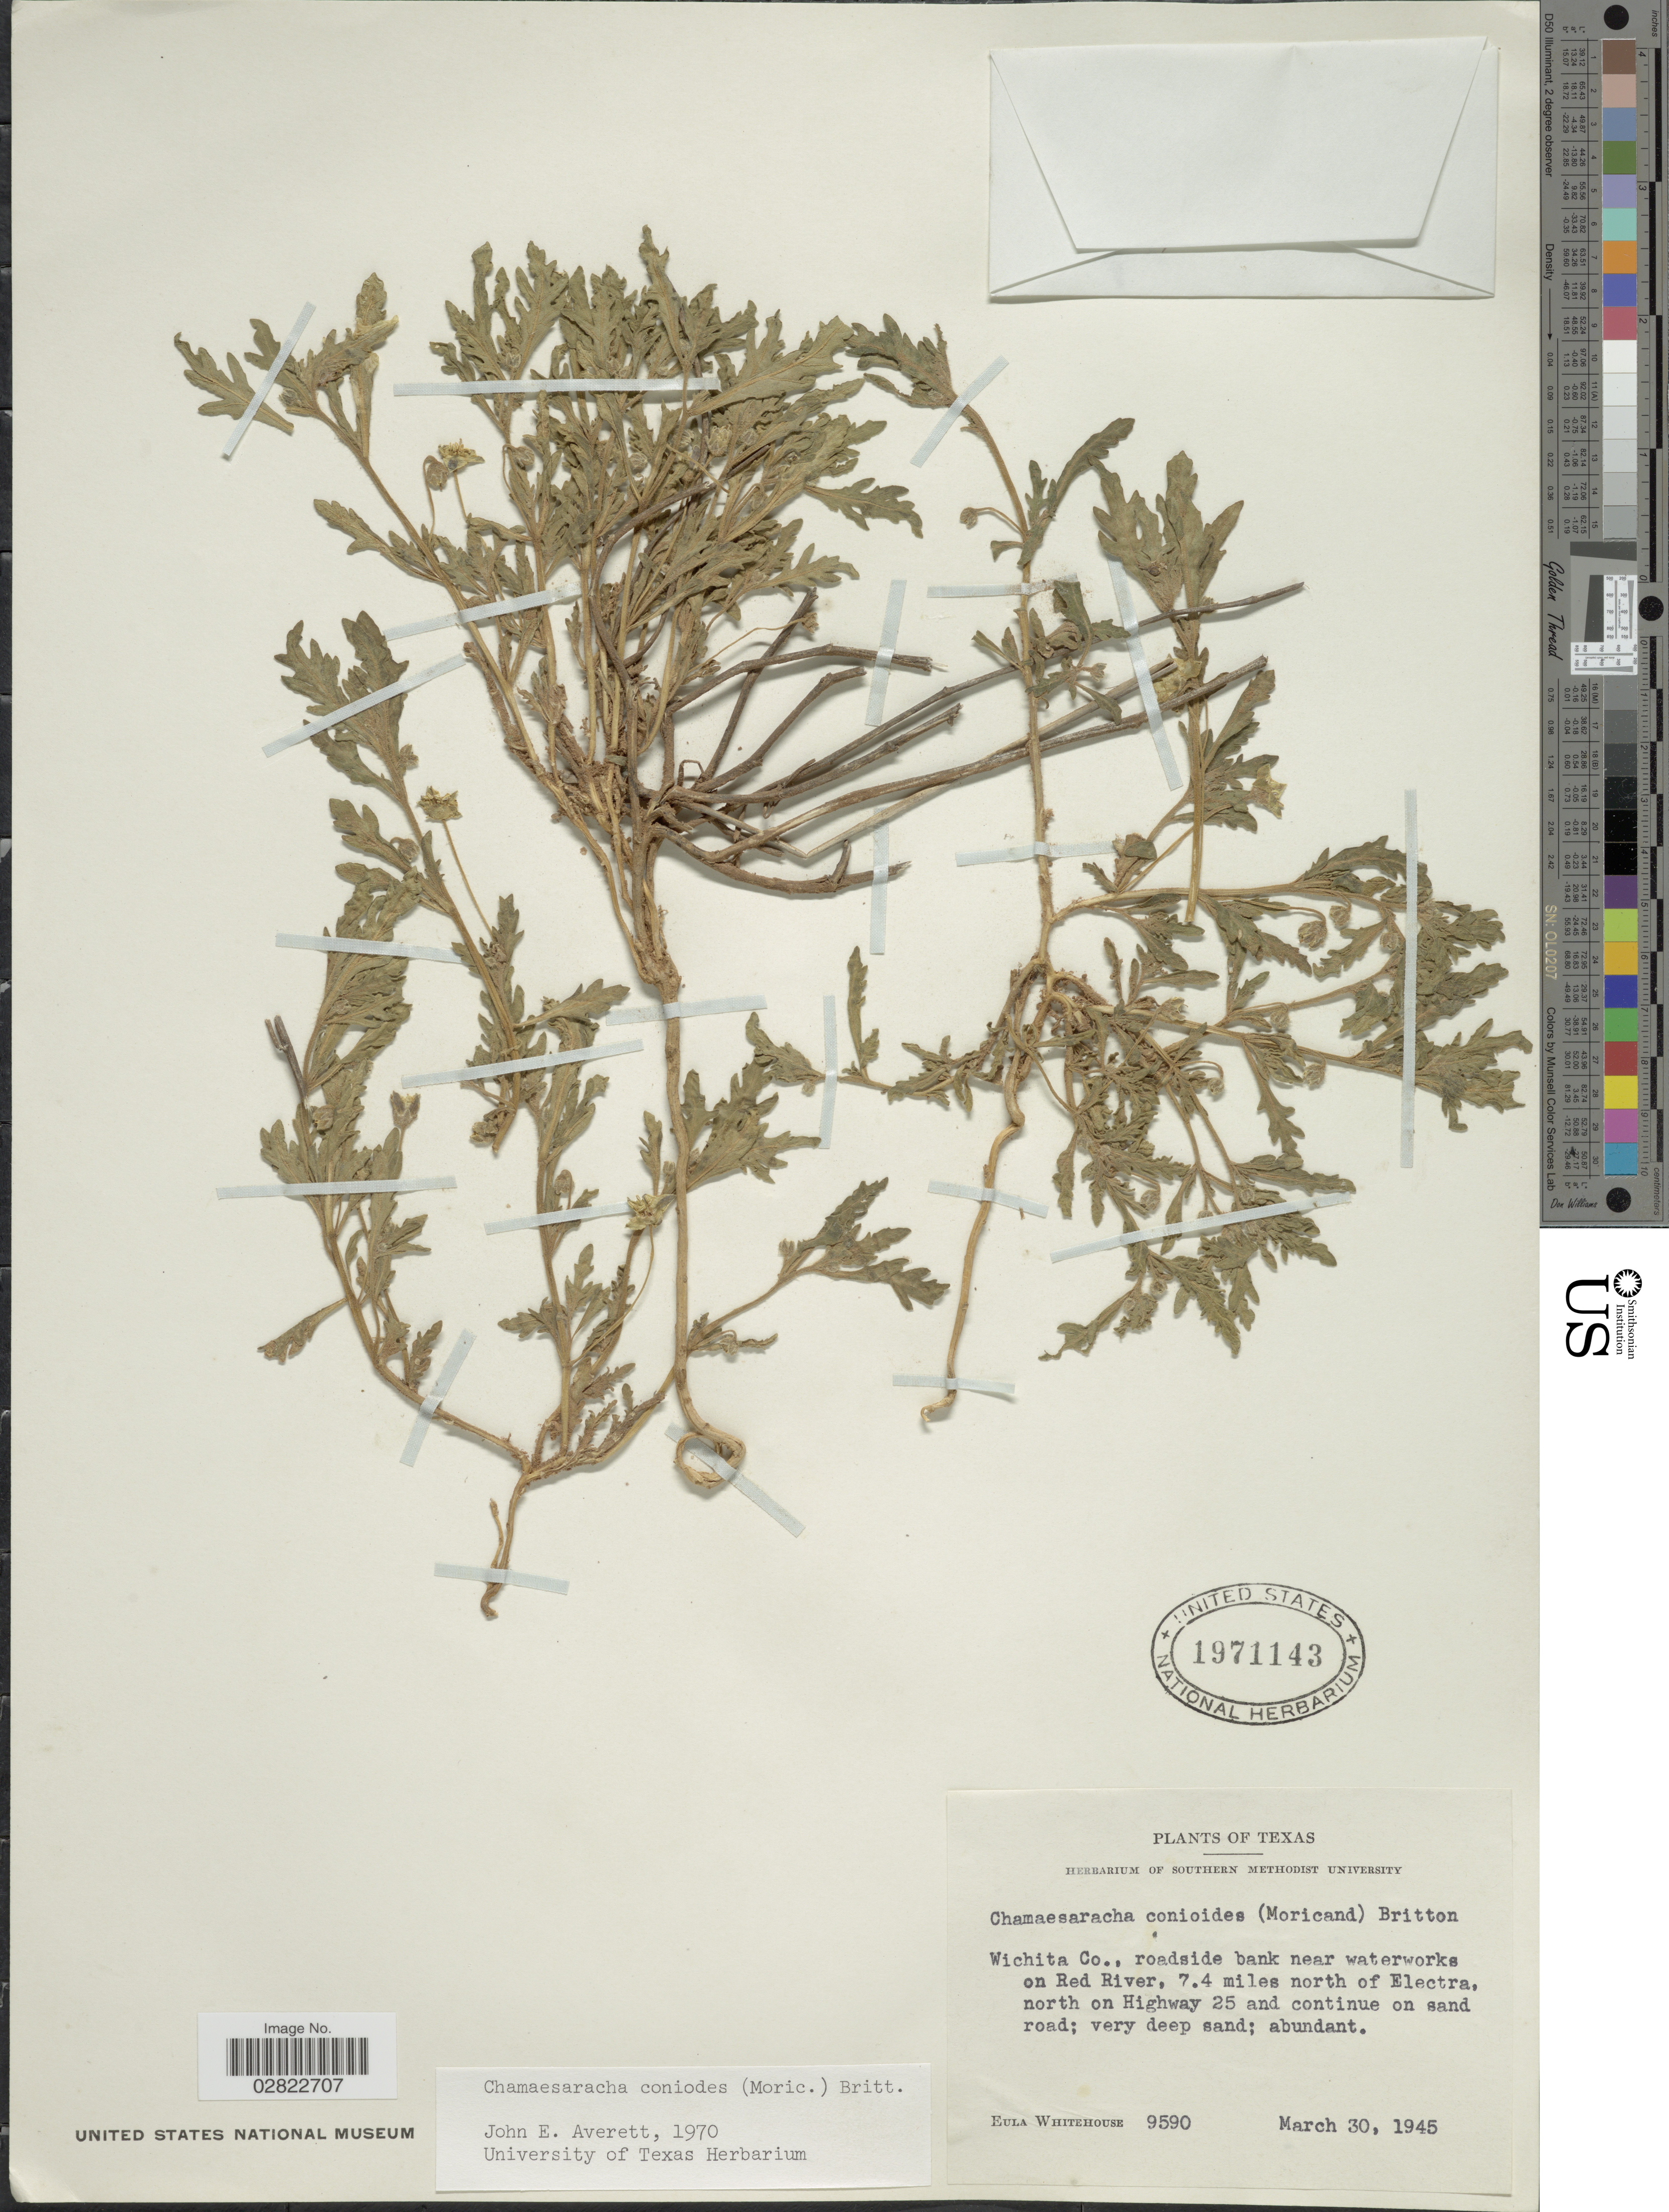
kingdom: Plantae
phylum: Tracheophyta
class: Magnoliopsida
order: Solanales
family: Solanaceae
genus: Chamaesaracha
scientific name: Chamaesaracha coniodes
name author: (Moric. ex Dunal) Britton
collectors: E. Whitehouse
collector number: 9590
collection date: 1945-03-30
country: United States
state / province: Texas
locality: Wichita Co., roadside bank near waterworks on Red River, 7.4 miles north of Electra, north on Highway 25 and continue on sand road.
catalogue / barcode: US 1971143